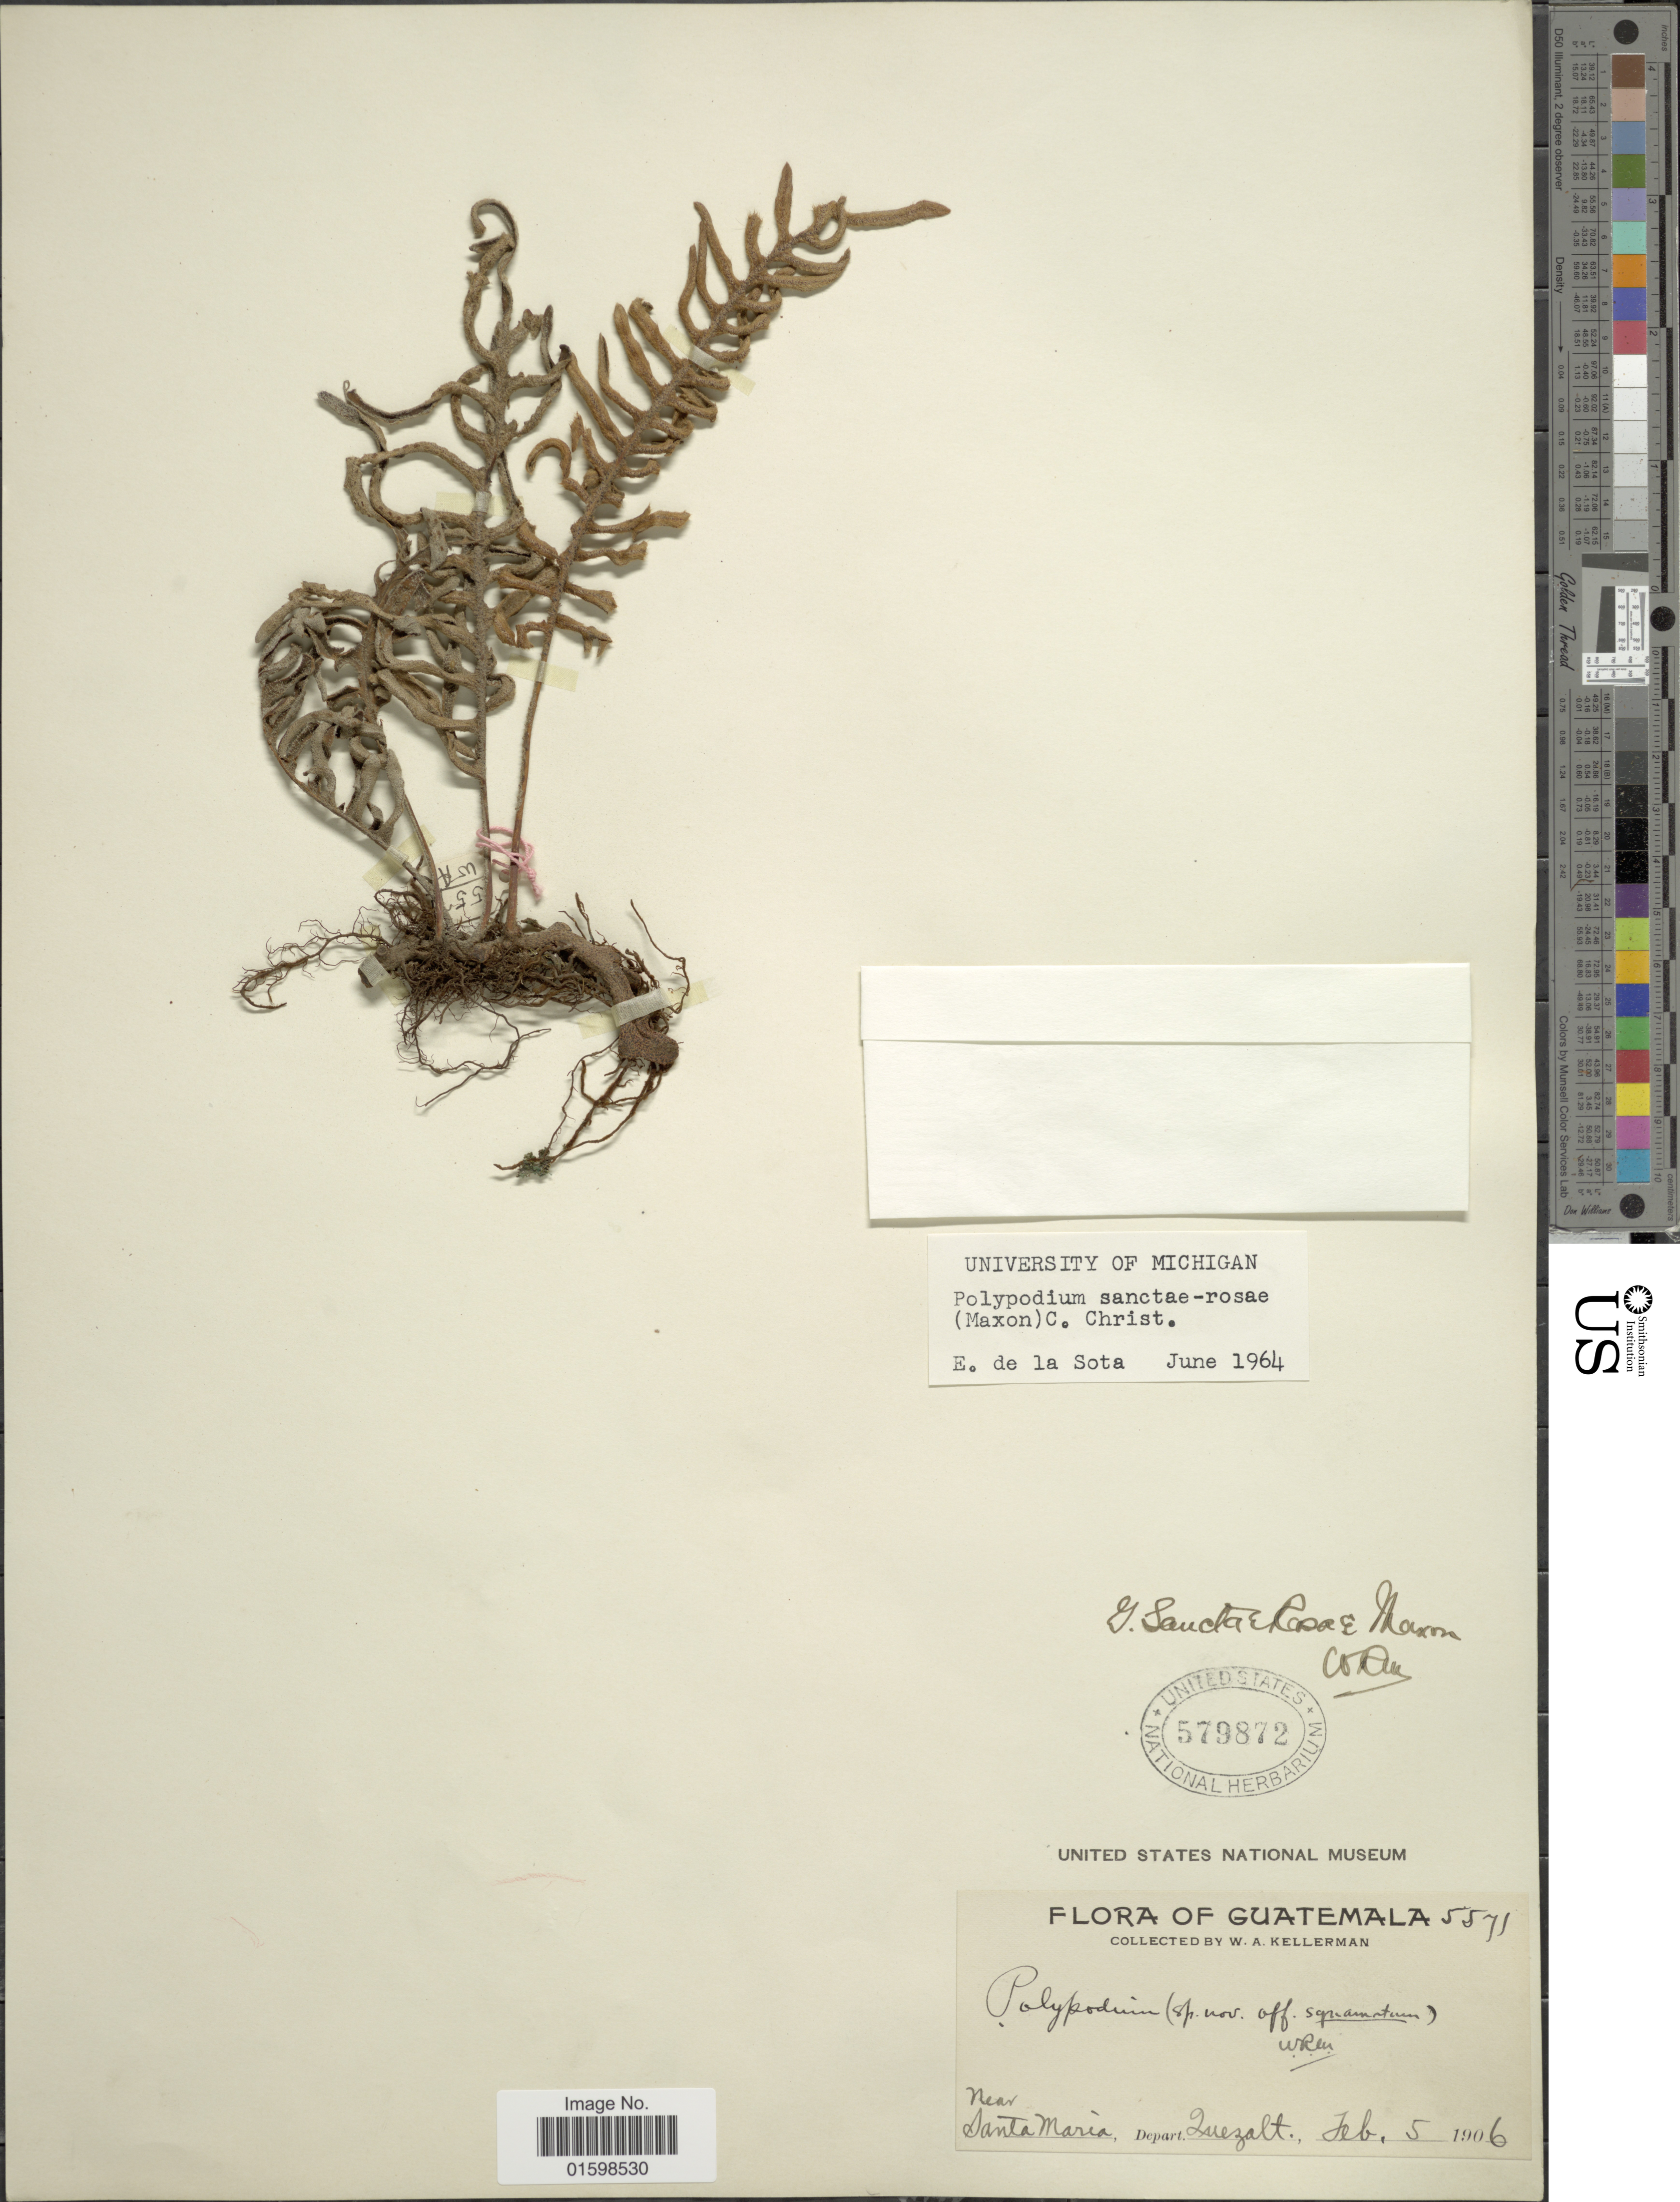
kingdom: Plantae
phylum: Tracheophyta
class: Polypodiopsida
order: Polypodiales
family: Polypodiaceae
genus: Pleopeltis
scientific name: Pleopeltis sanctae-rosae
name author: (Maxon) A.R. Sm. & Tejero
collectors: W. Kellerman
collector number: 5571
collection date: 1906-02-05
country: Guatemala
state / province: Quetzaltenango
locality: Near Santa María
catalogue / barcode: US 579872